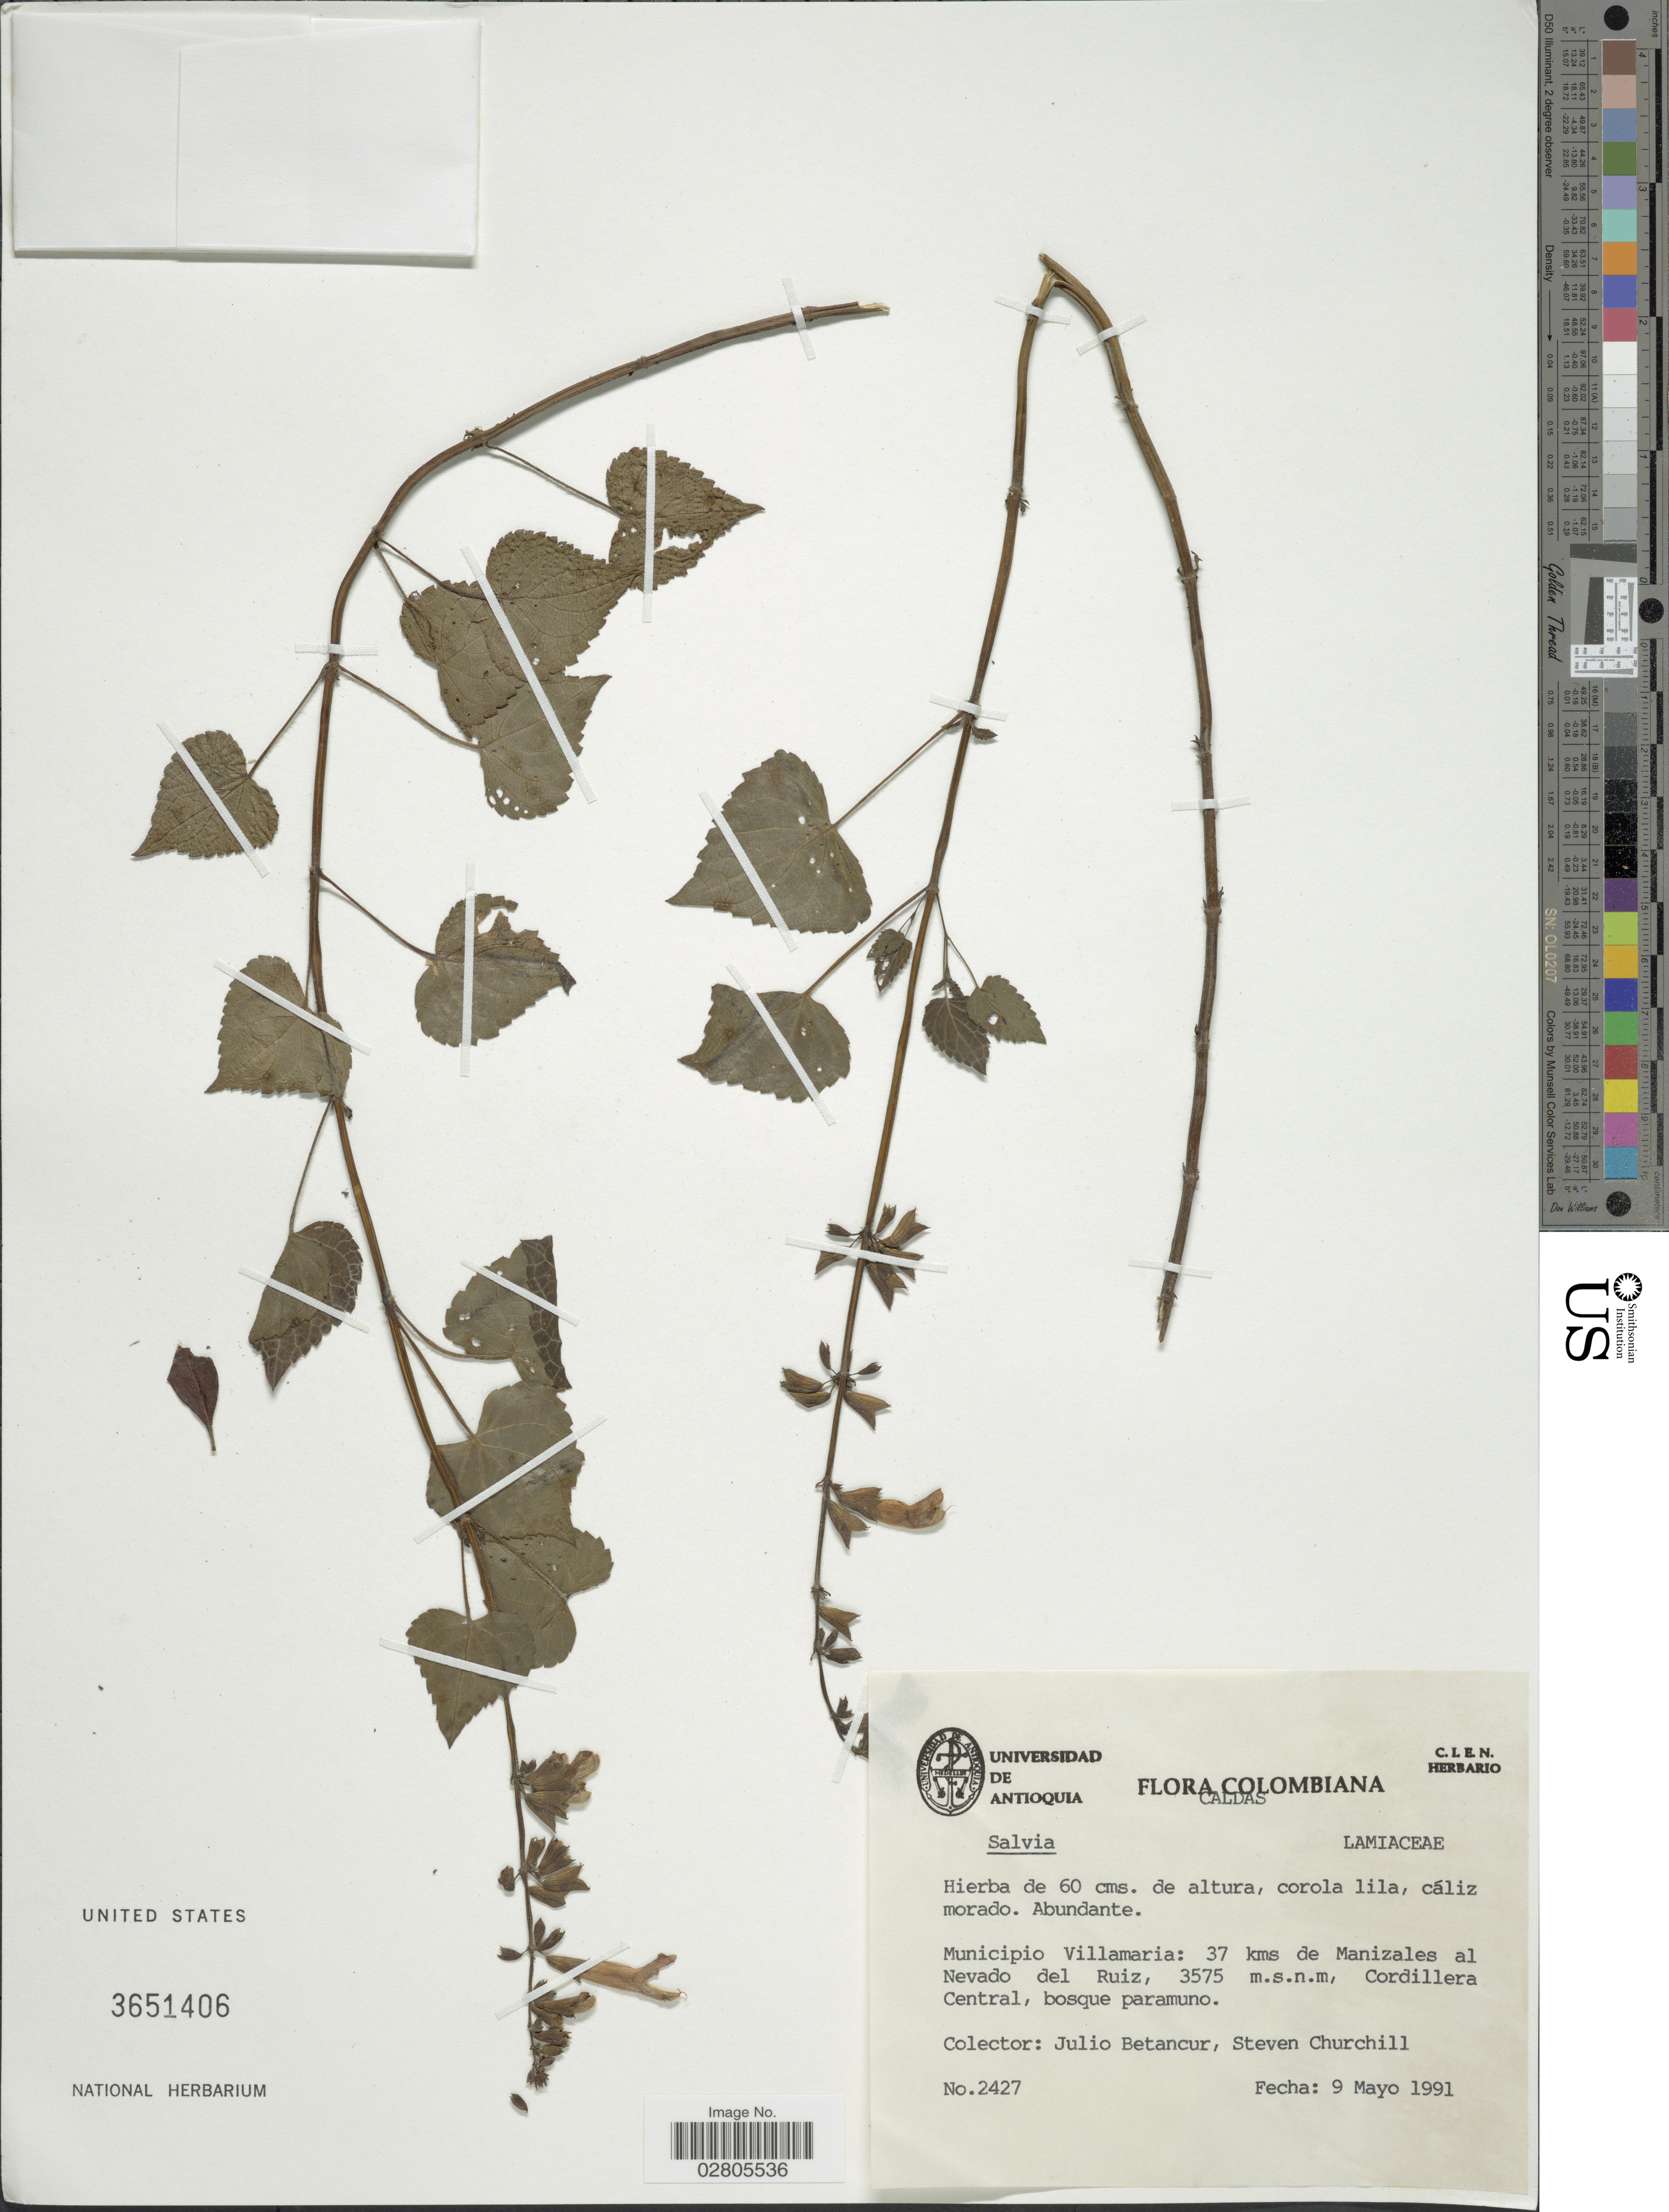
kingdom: Plantae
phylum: Tracheophyta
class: Magnoliopsida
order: Lamiales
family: Lamiaceae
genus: Salvia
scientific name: Salvia sp.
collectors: J. Betancur & S. Churchill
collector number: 2427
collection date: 1991-05-09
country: Colombia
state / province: Caldas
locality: Municipio Villamaria: 37 kms de Manizales al Nevado del Ruiz, Cordillera Central.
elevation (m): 3575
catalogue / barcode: US 3651406